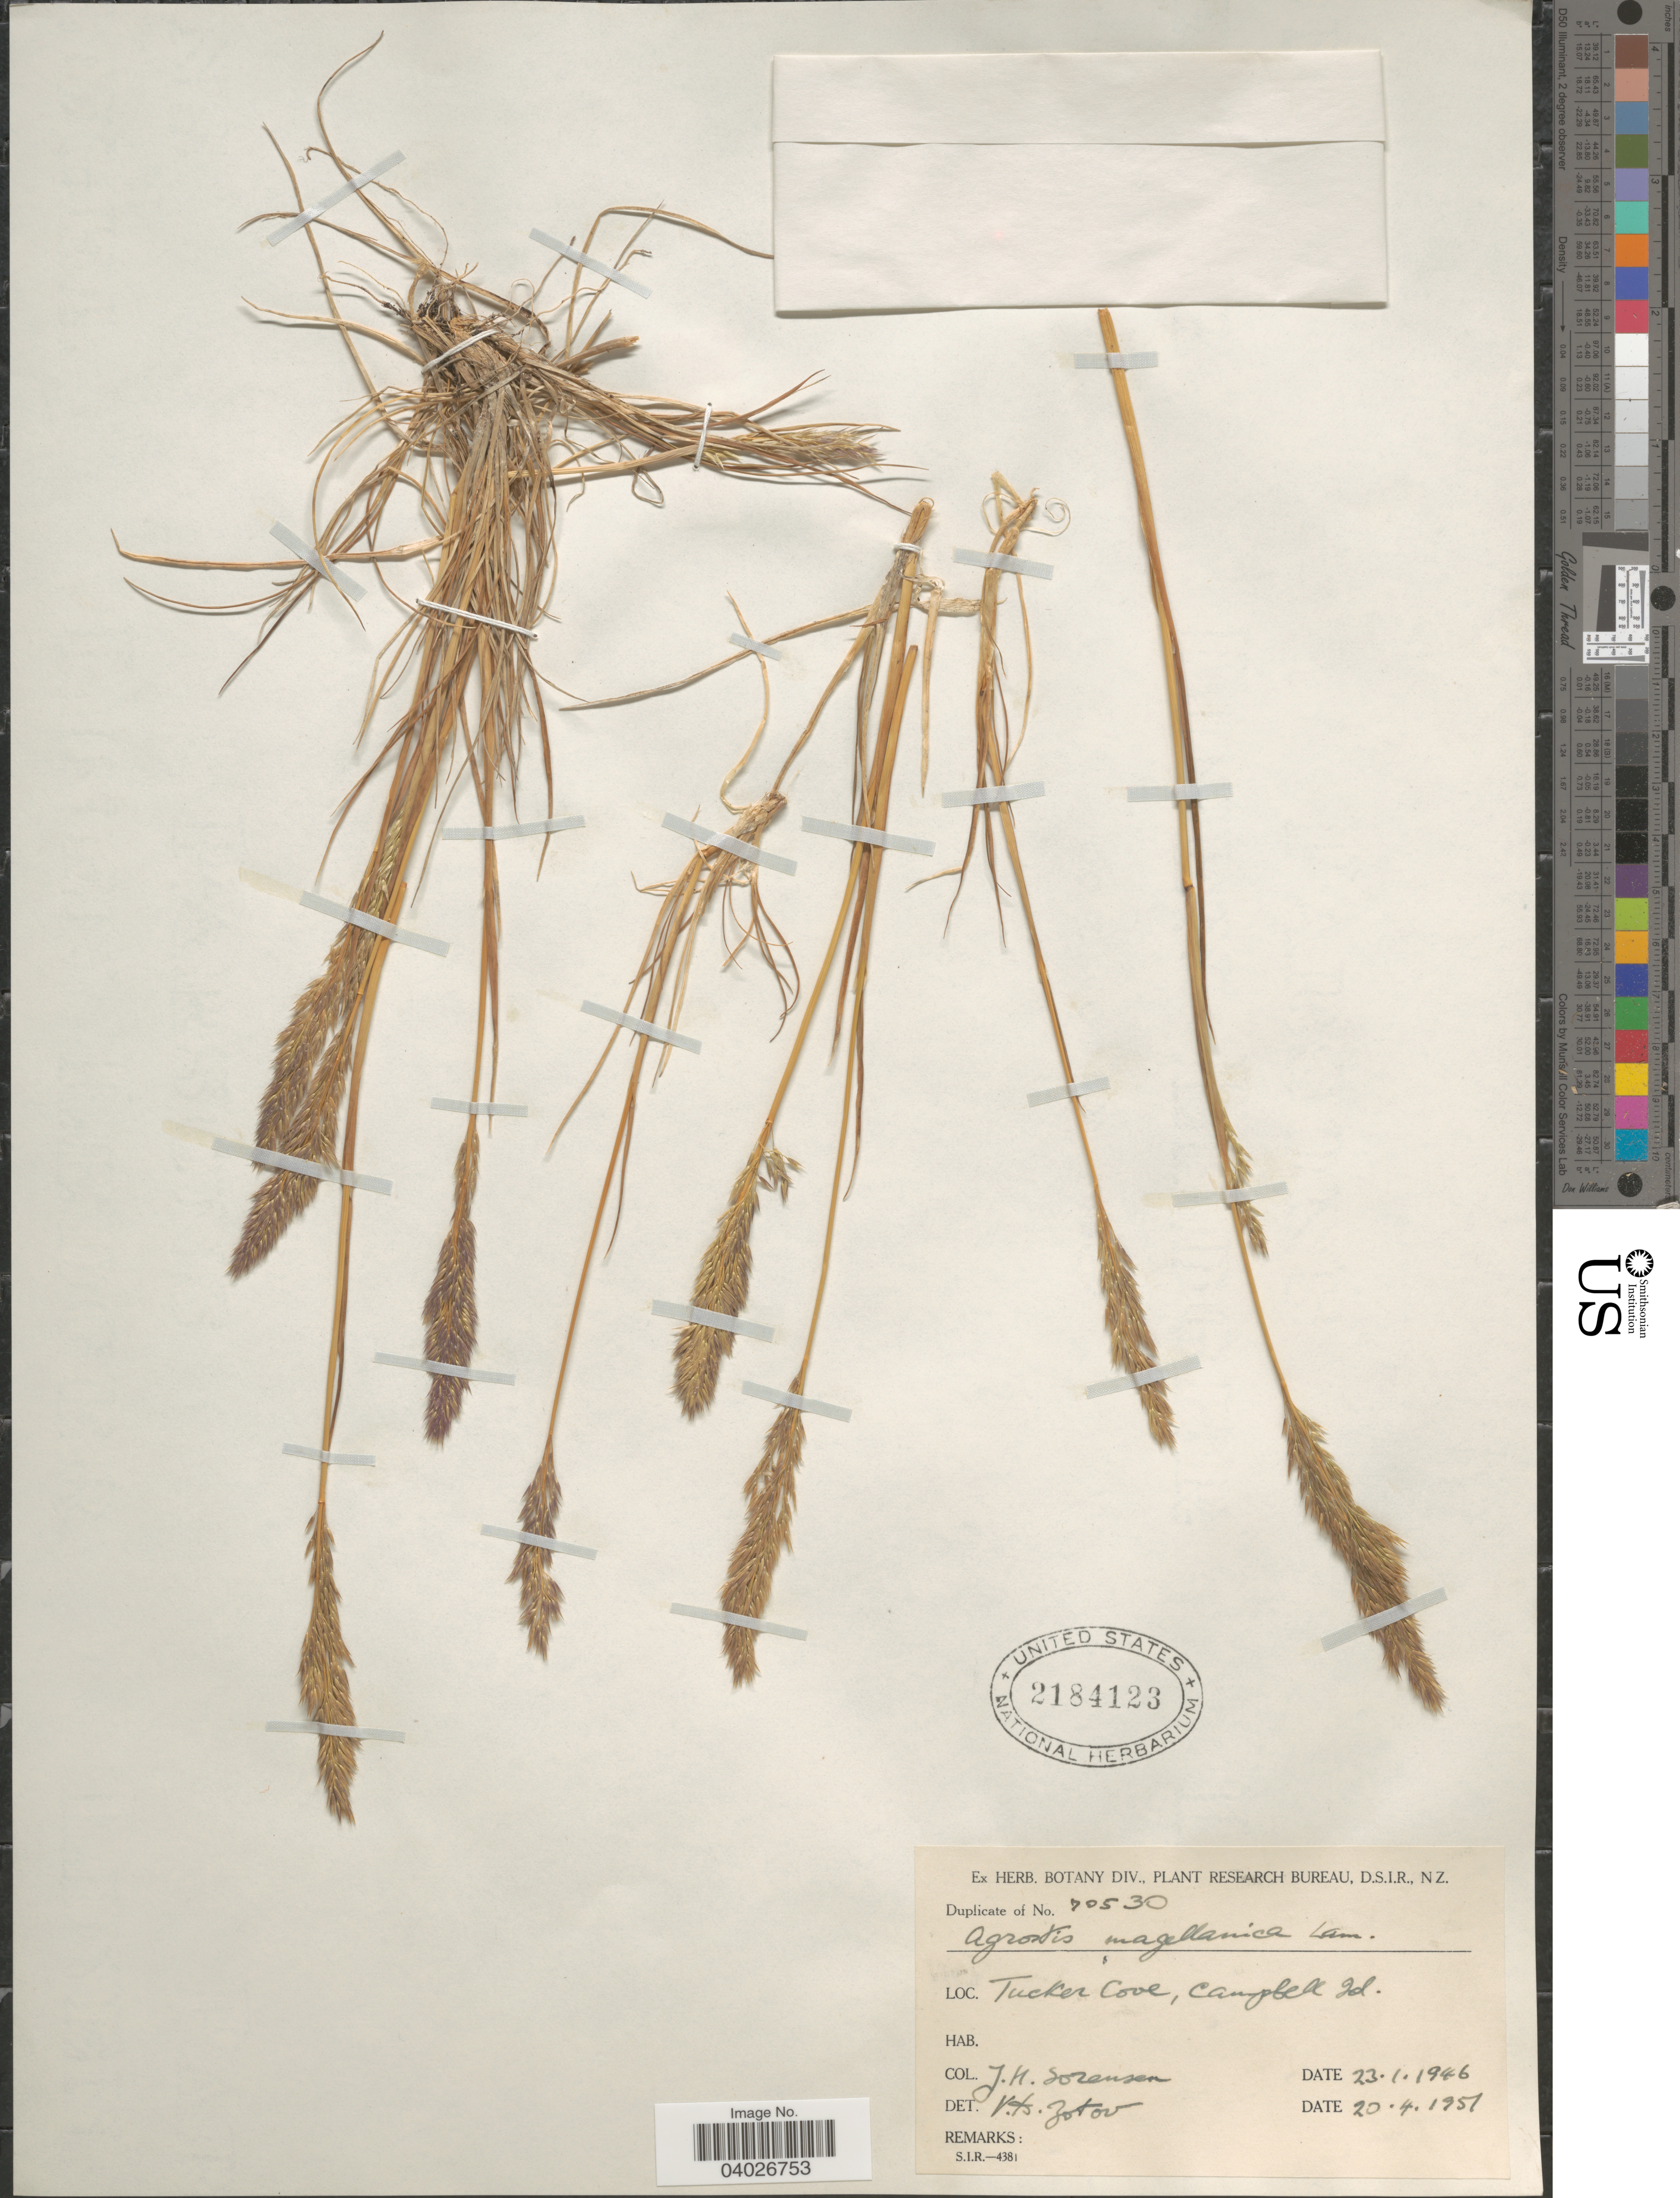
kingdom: Plantae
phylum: Tracheophyta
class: Liliopsida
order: Poales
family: Poaceae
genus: Agrostis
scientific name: Agrostis magellanica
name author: Lam.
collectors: J. Sorensen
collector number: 70530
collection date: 1946-01-23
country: New Zealand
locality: Tucker Cove, Campbell Id.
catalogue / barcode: US 2184123